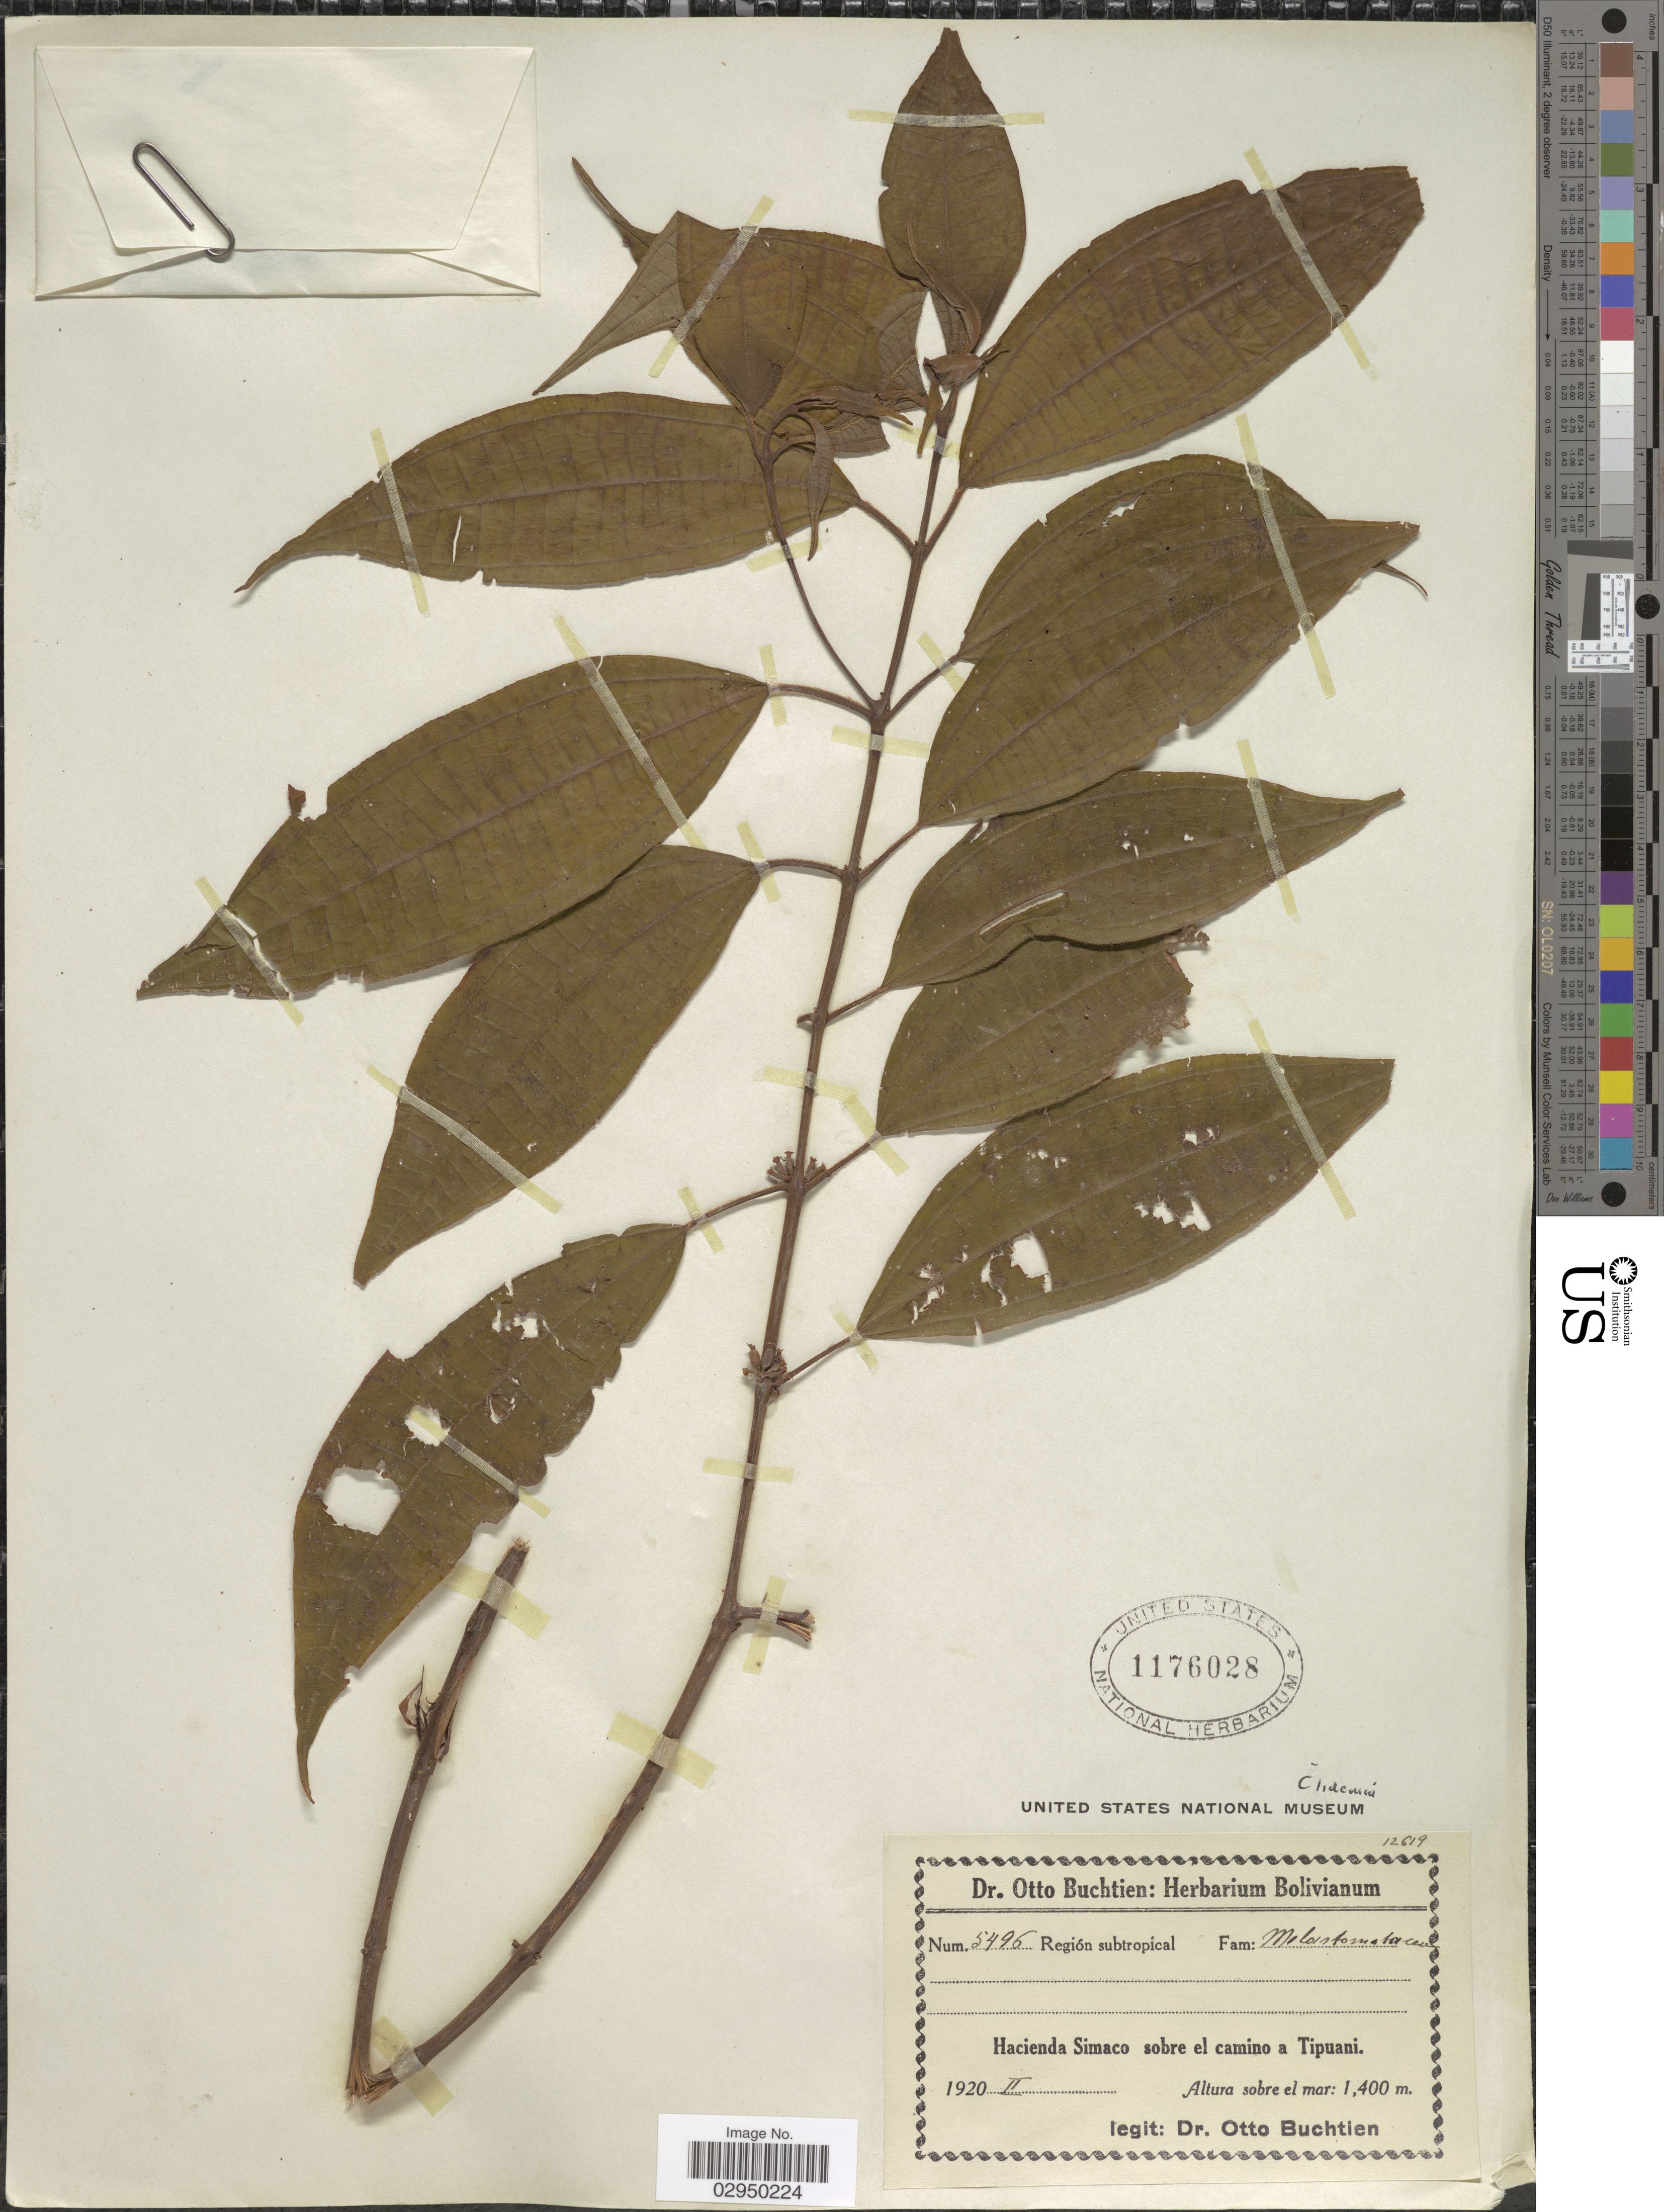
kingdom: Plantae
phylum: Tracheophyta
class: Magnoliopsida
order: Myrtales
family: Melastomataceae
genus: Clidemia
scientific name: Clidemia sp.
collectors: O. Buchtien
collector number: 5496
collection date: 1920-02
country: Bolivia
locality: Hacienda Simaco sobre el camino a Tipuani.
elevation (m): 1400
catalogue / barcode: US 1176028